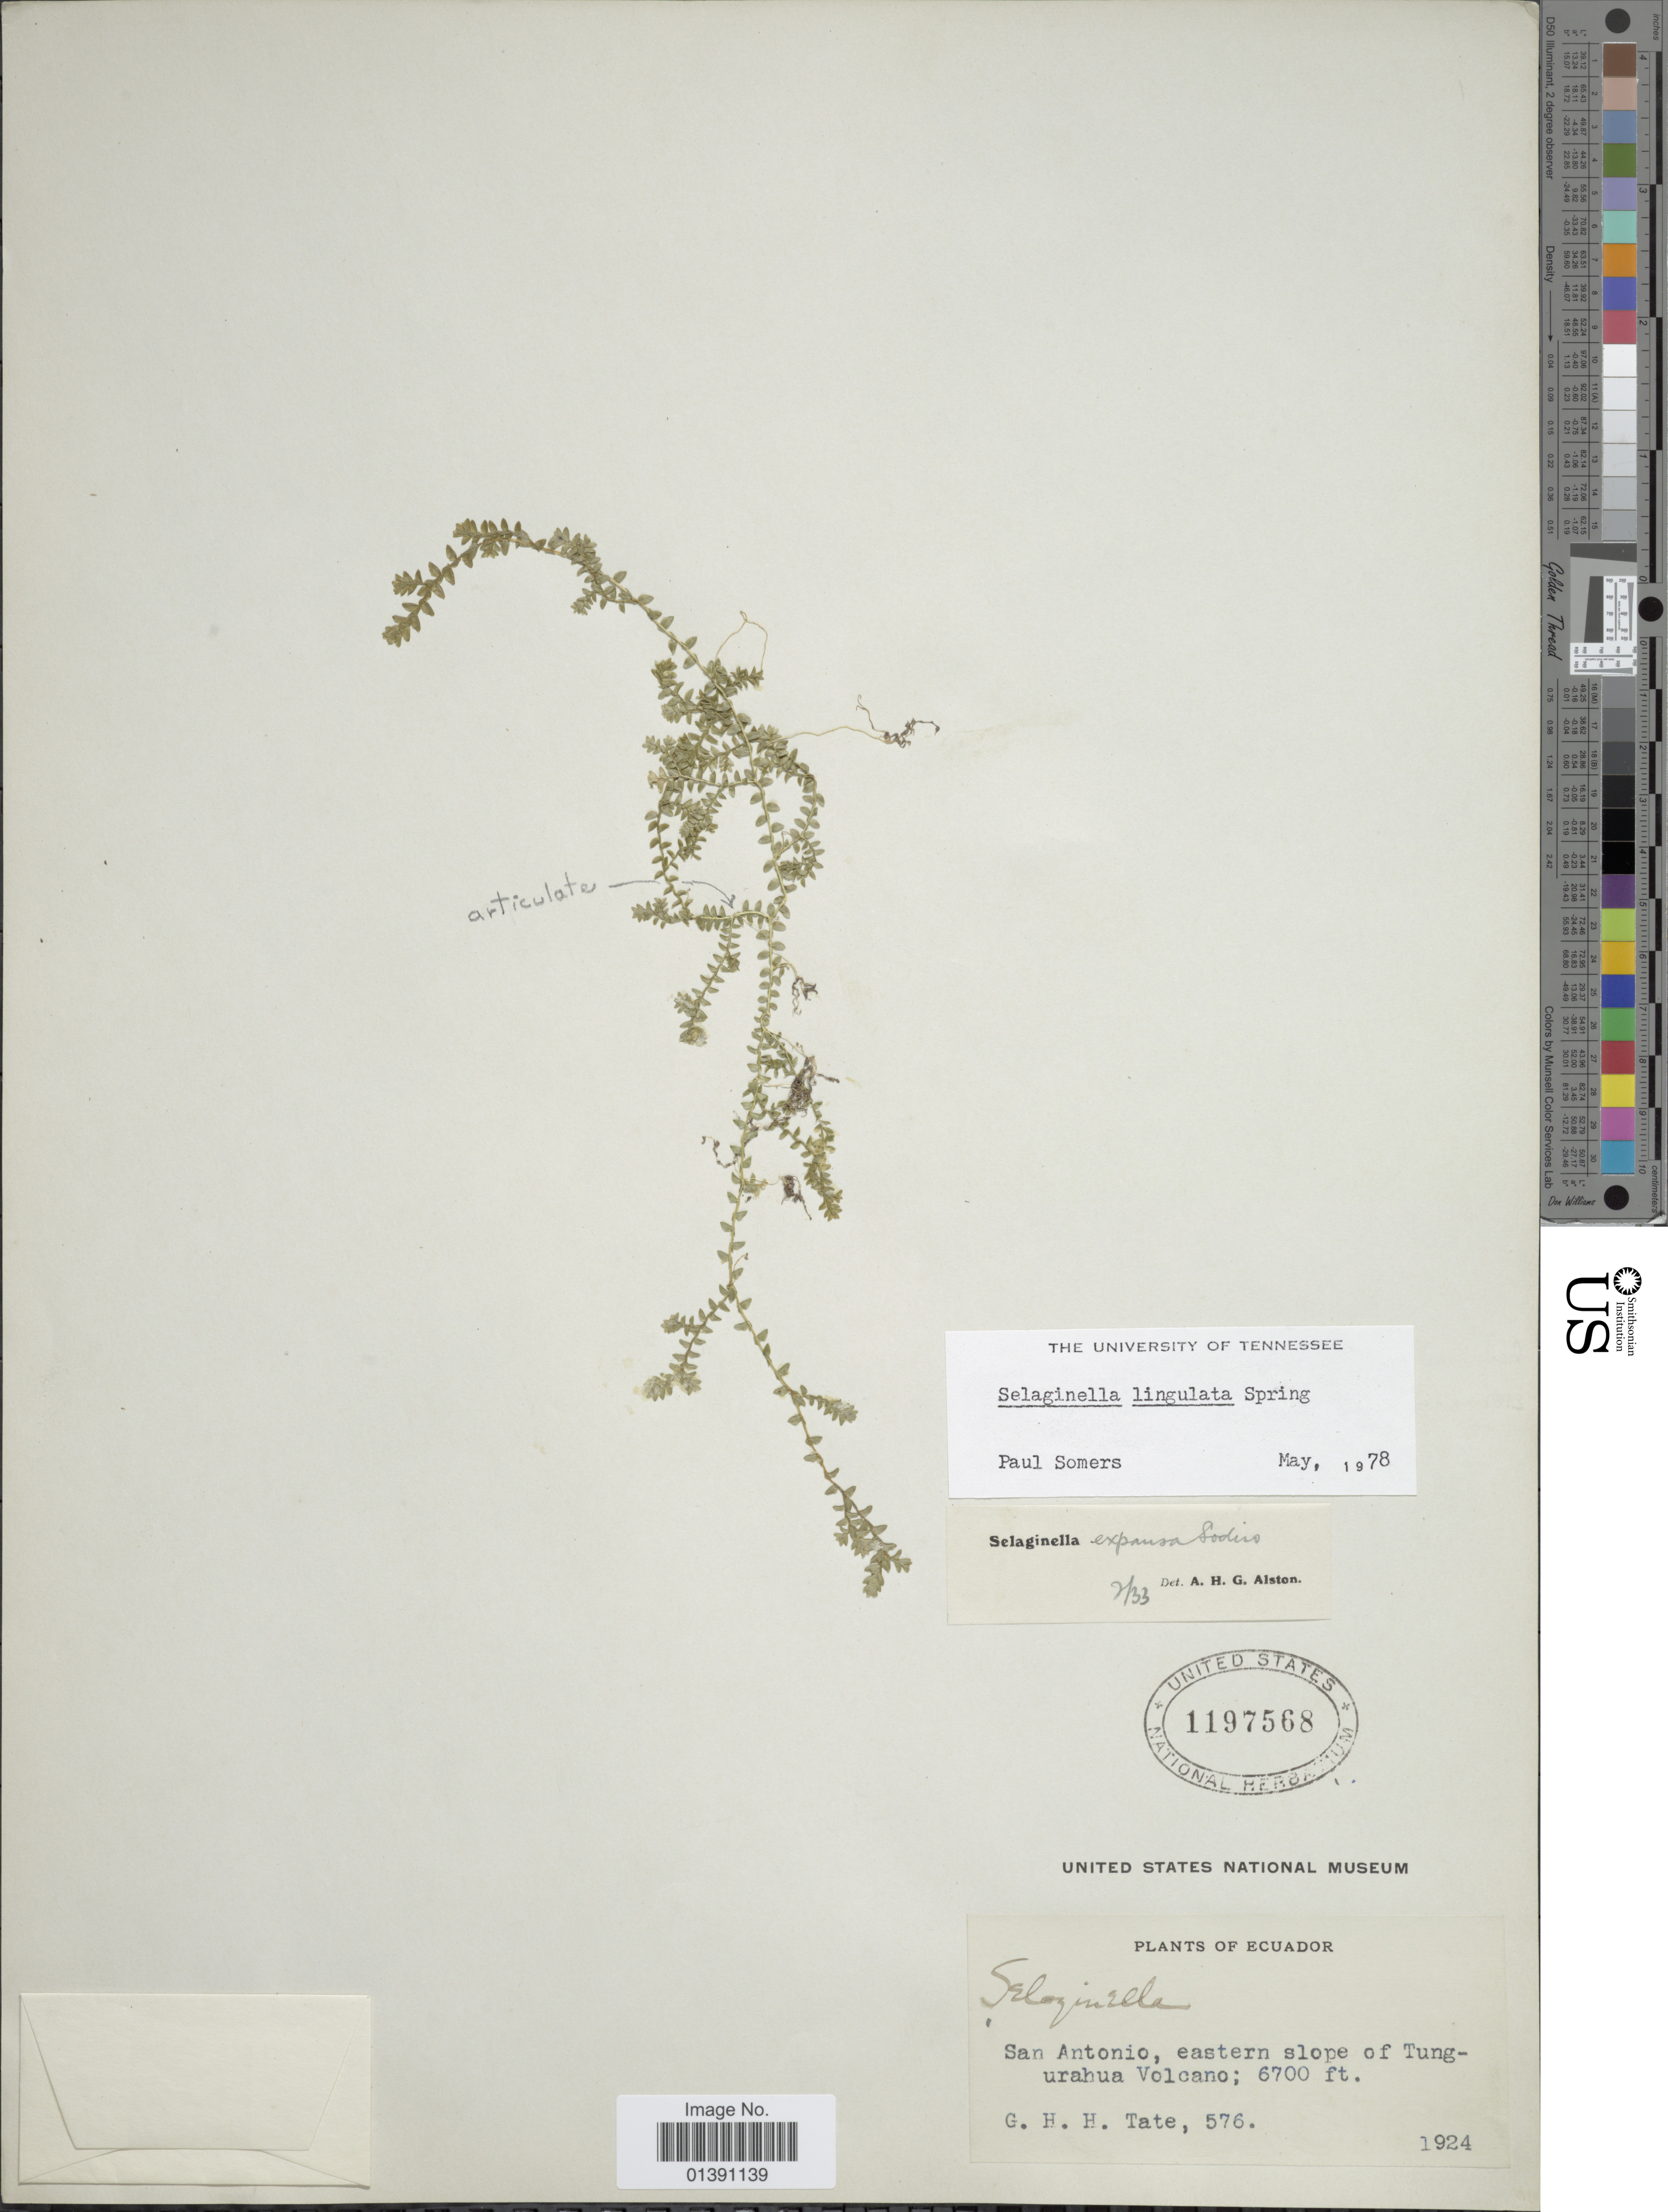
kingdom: Plantae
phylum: Tracheophyta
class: Lycopodiopsida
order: Selaginellales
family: Selaginellaceae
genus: Selaginella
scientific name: Selaginella lingulata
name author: Spring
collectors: G. Tate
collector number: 576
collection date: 1924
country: Ecuador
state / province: Tungurahua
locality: San Antonio, eastern slope Tungurahua Volcano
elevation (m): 2042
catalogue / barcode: US 1197568